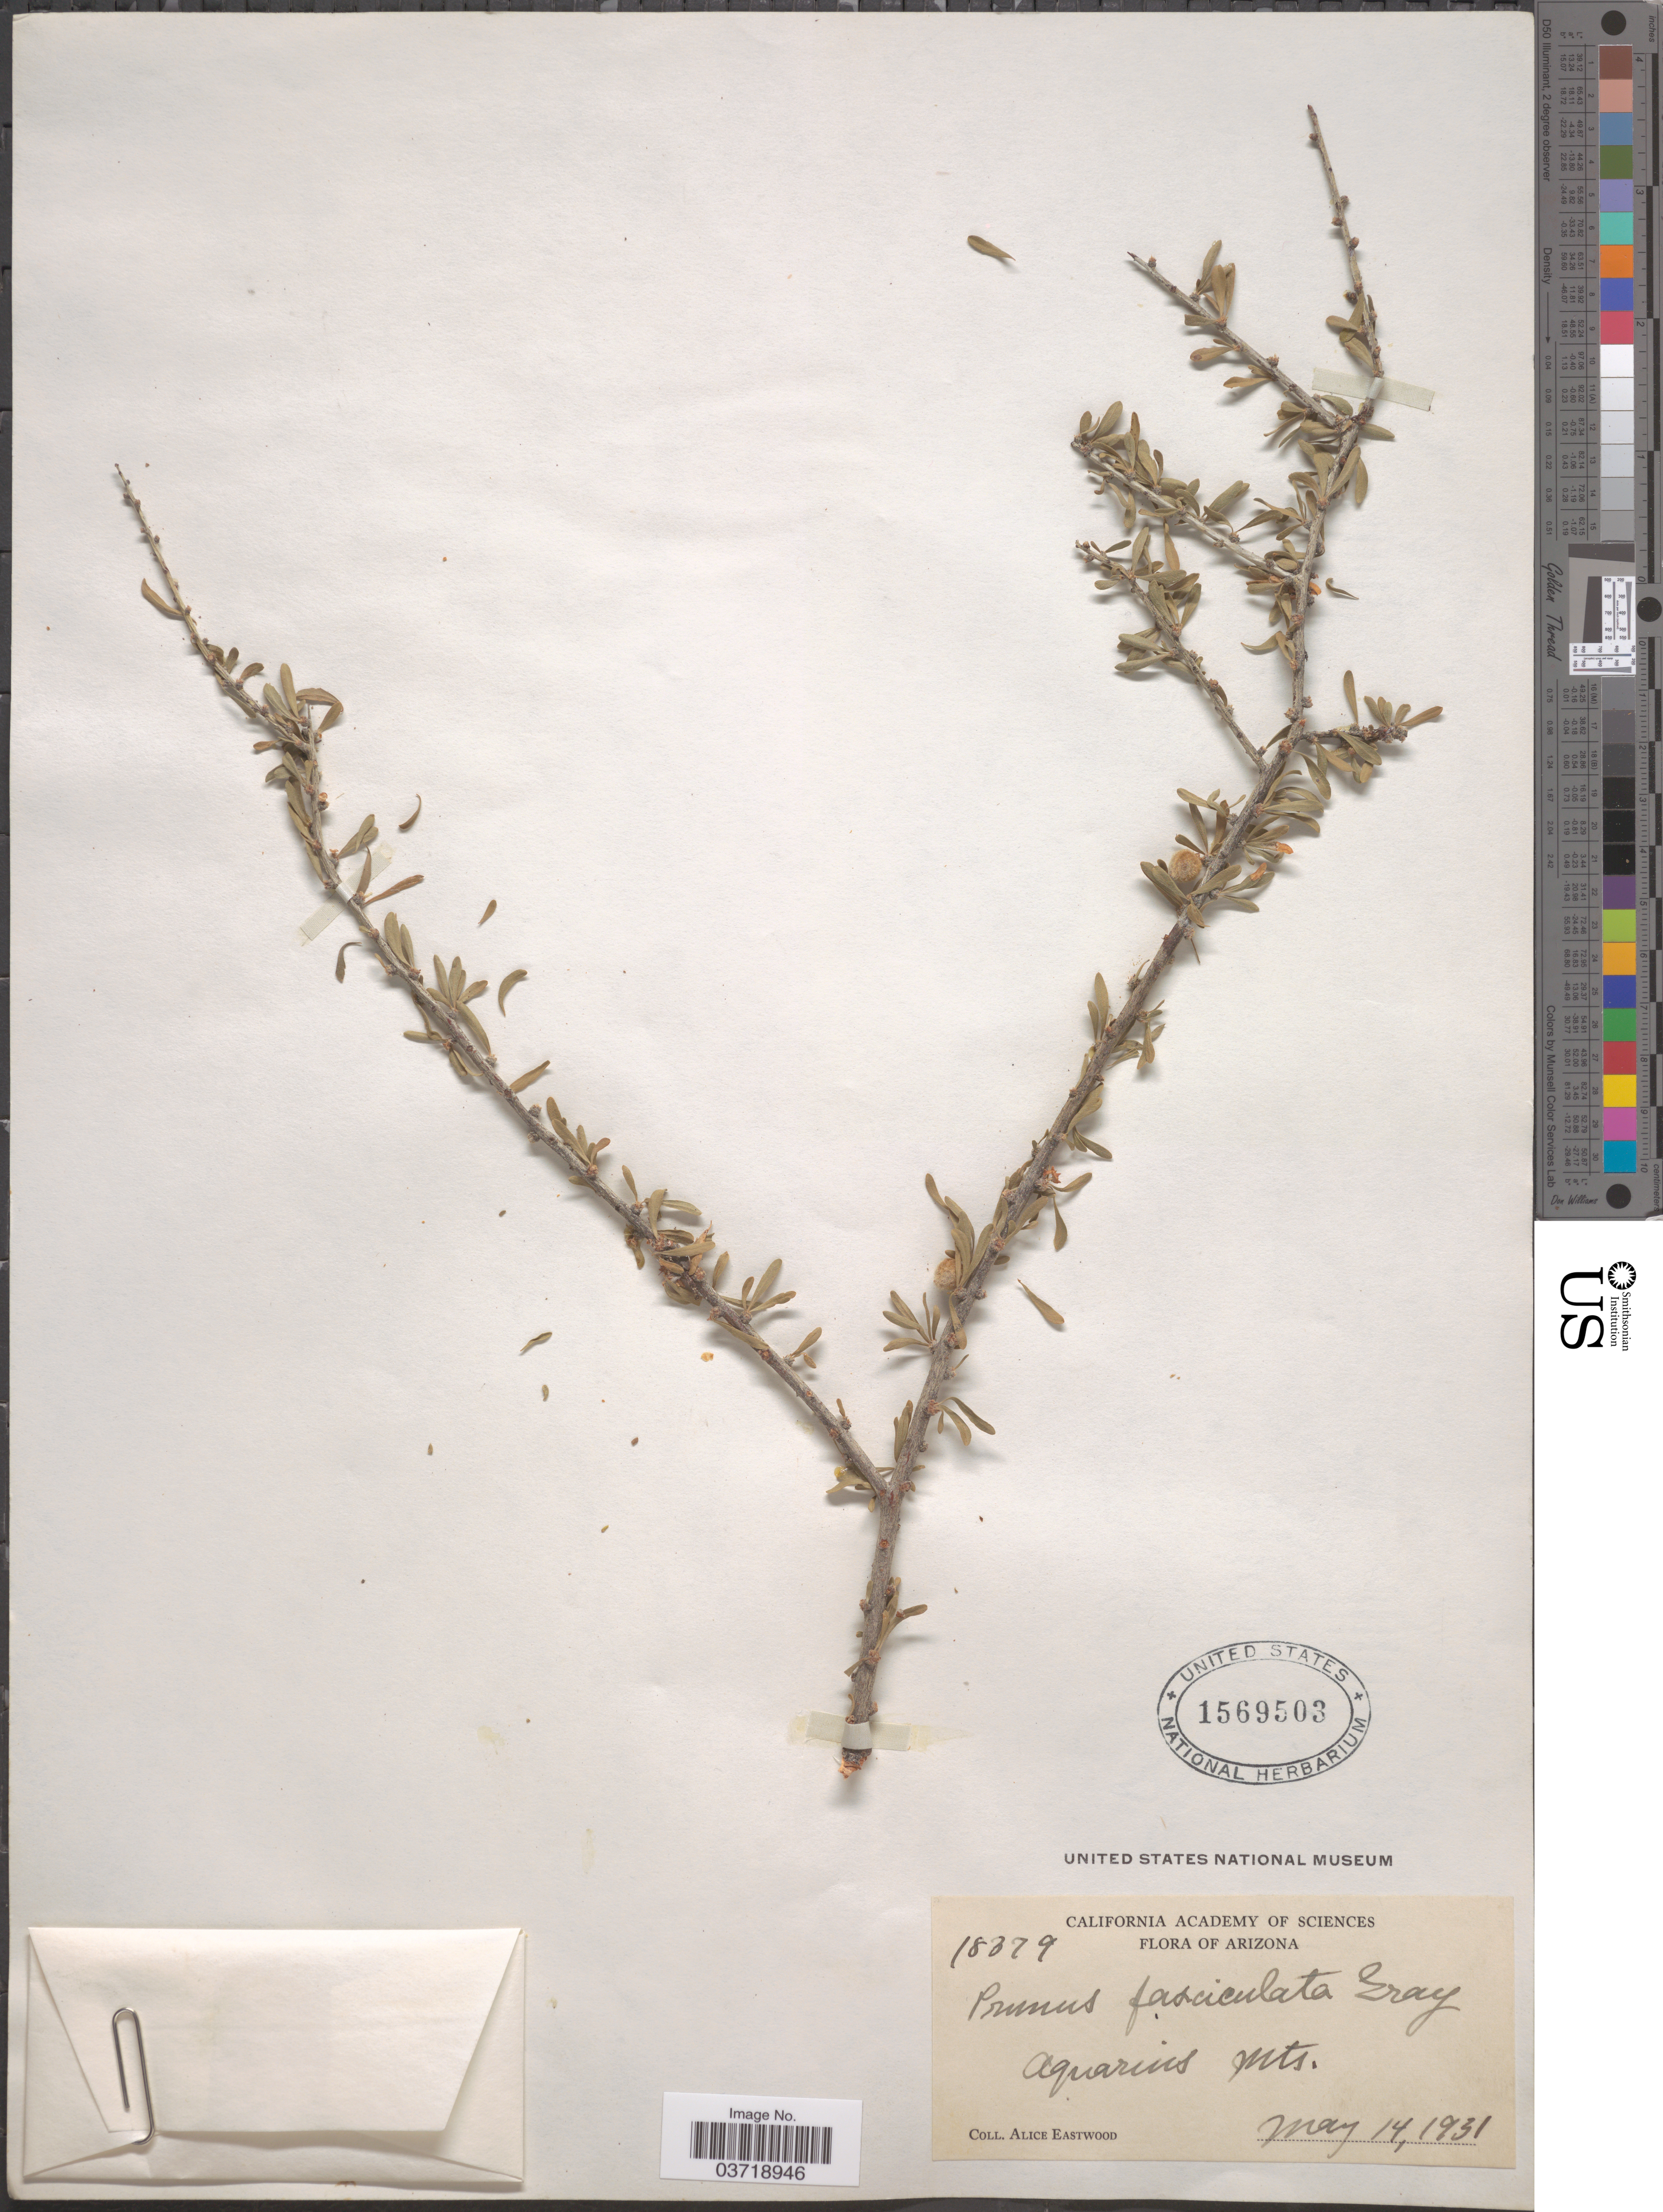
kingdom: Plantae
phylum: Tracheophyta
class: Magnoliopsida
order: Rosales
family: Rosaceae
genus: Prunus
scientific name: Prunus fasciculata var. fasciculata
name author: (Torr.) A. Gray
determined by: Strong, Mark T., (BOT), Smithsonian Institution - National Museum of Natural History (UNITED STATES)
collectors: A. Eastwood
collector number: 18379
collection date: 1931-05-14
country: United States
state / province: Arizona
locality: Aquarius Mts.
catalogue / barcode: US 1569503